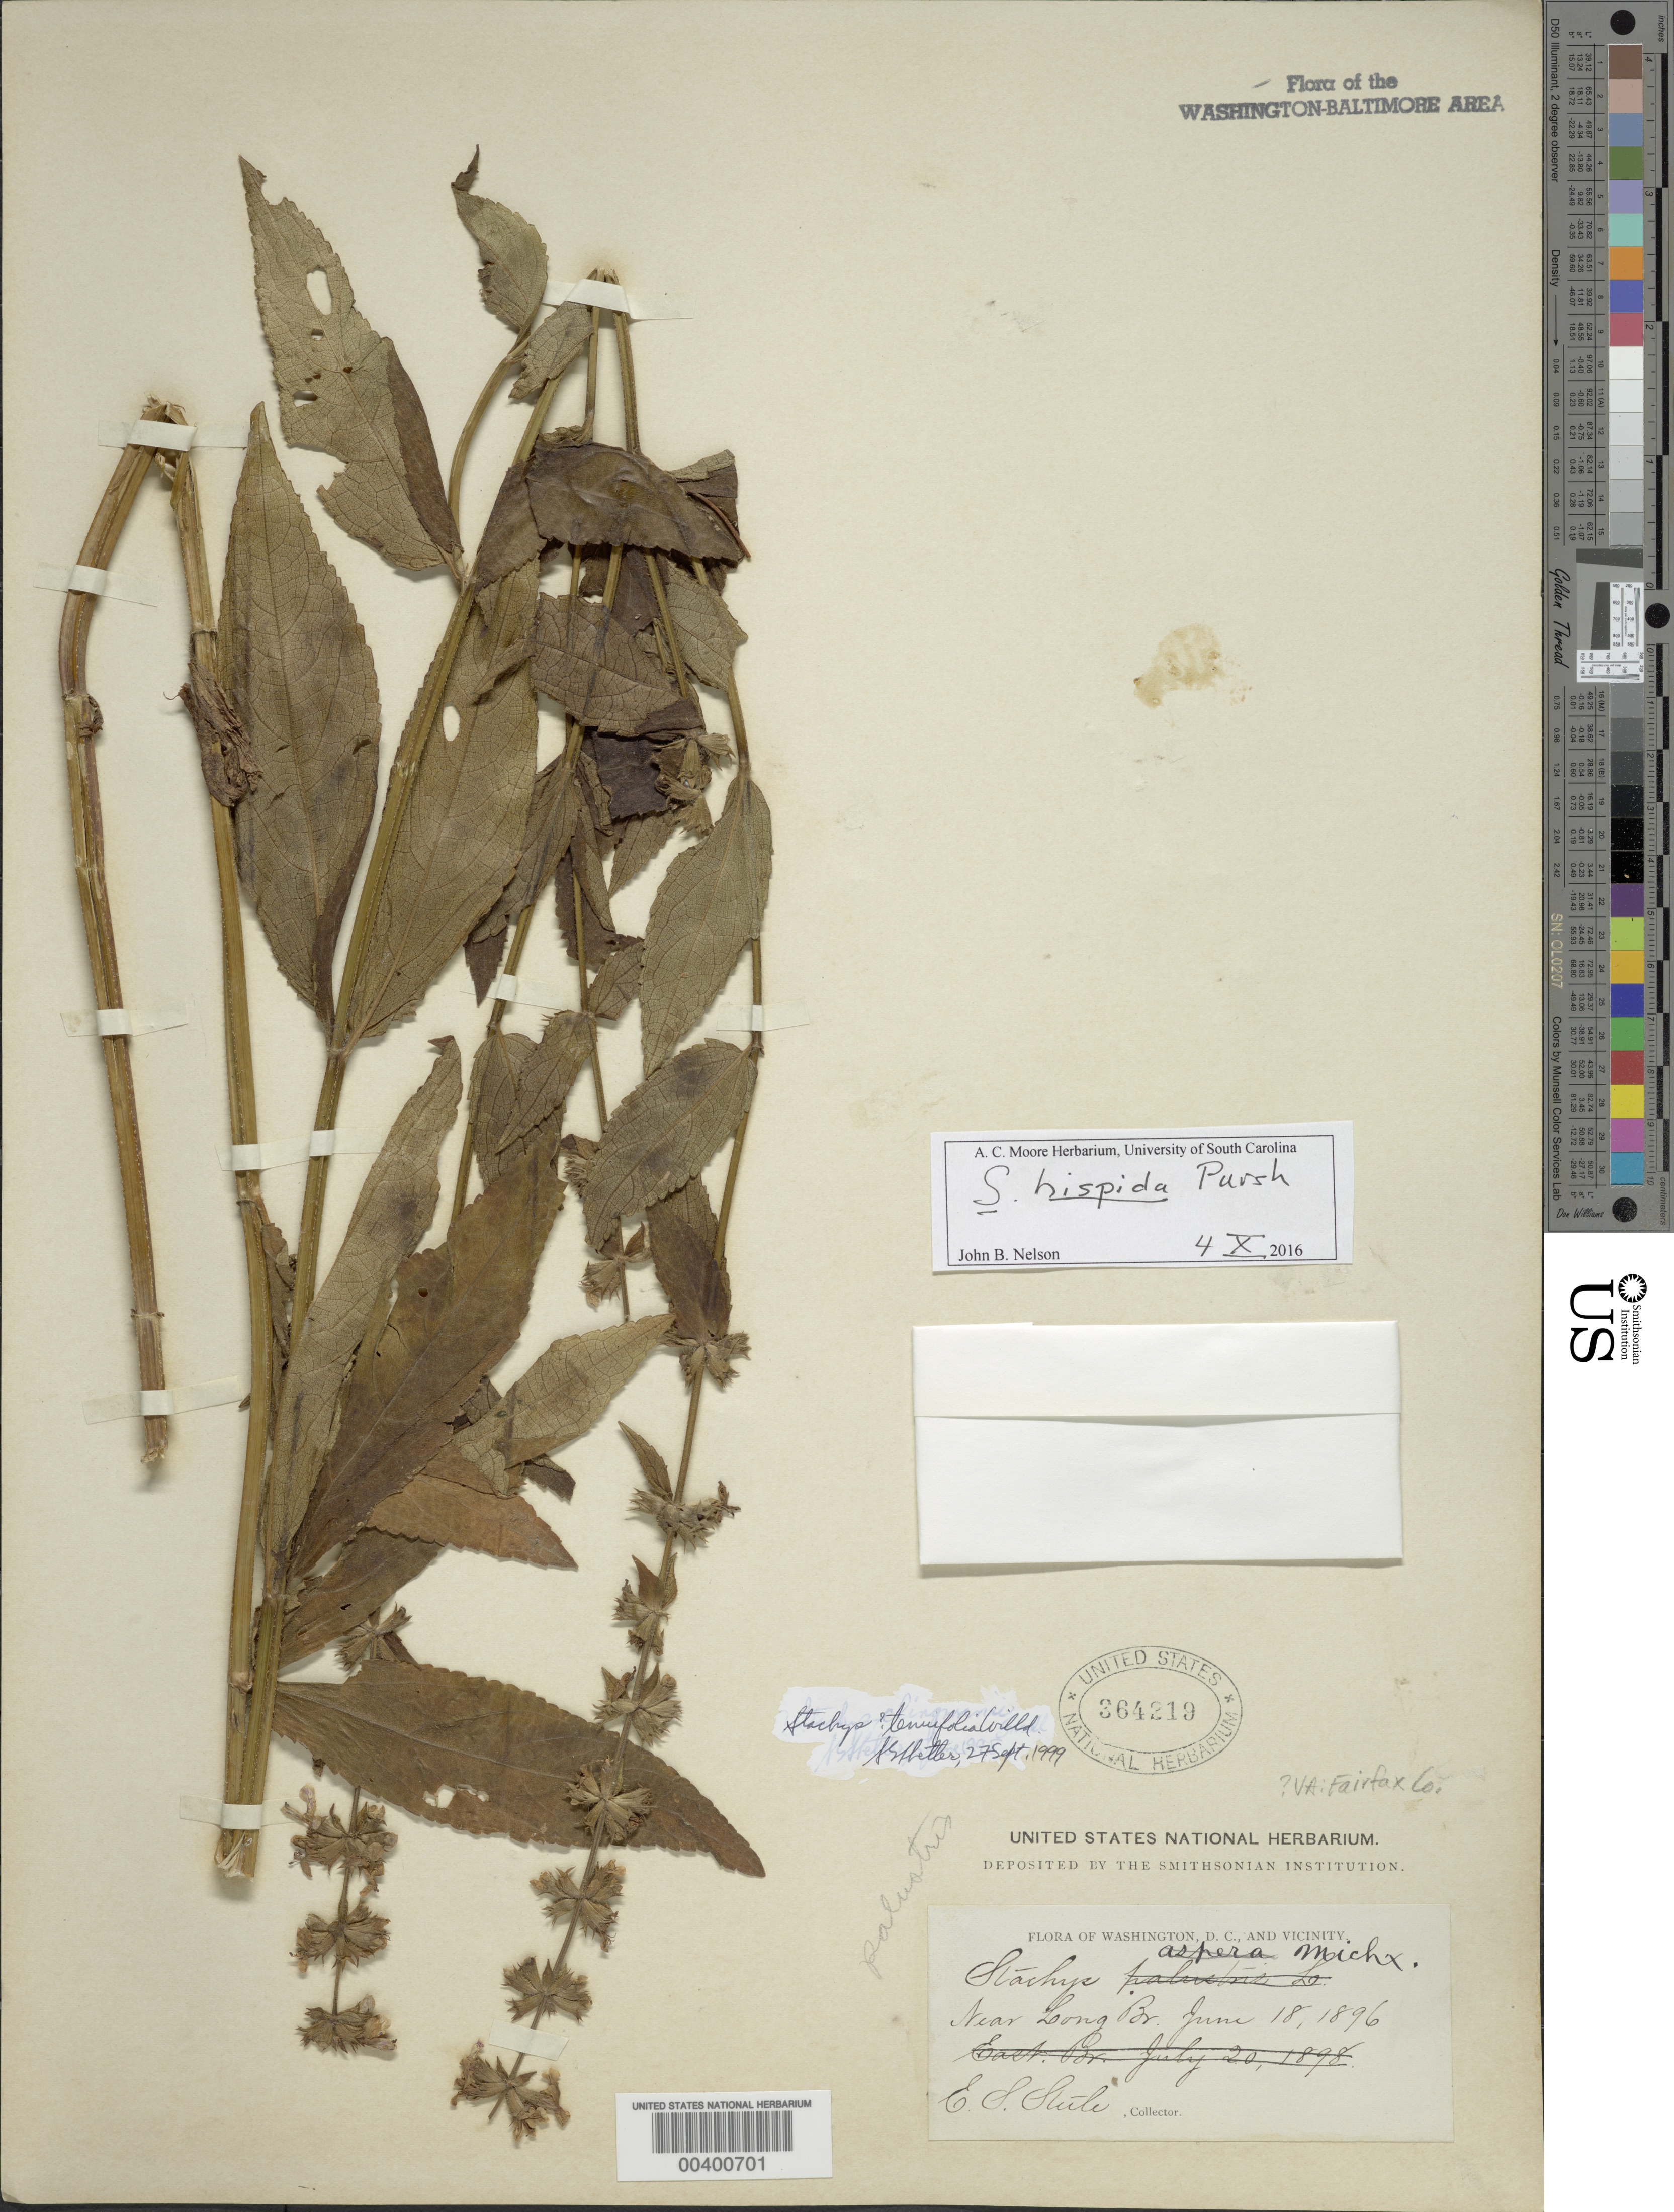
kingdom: Plantae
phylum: Tracheophyta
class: Magnoliopsida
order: Lamiales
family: Lamiaceae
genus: Stachys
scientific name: Stachys hispida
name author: Pursh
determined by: Nelson, J. B.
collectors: E. Steele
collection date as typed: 18 Jun 1896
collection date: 1896-06-18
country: United States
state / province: District of Columbia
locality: Long Branch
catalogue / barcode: US 364219